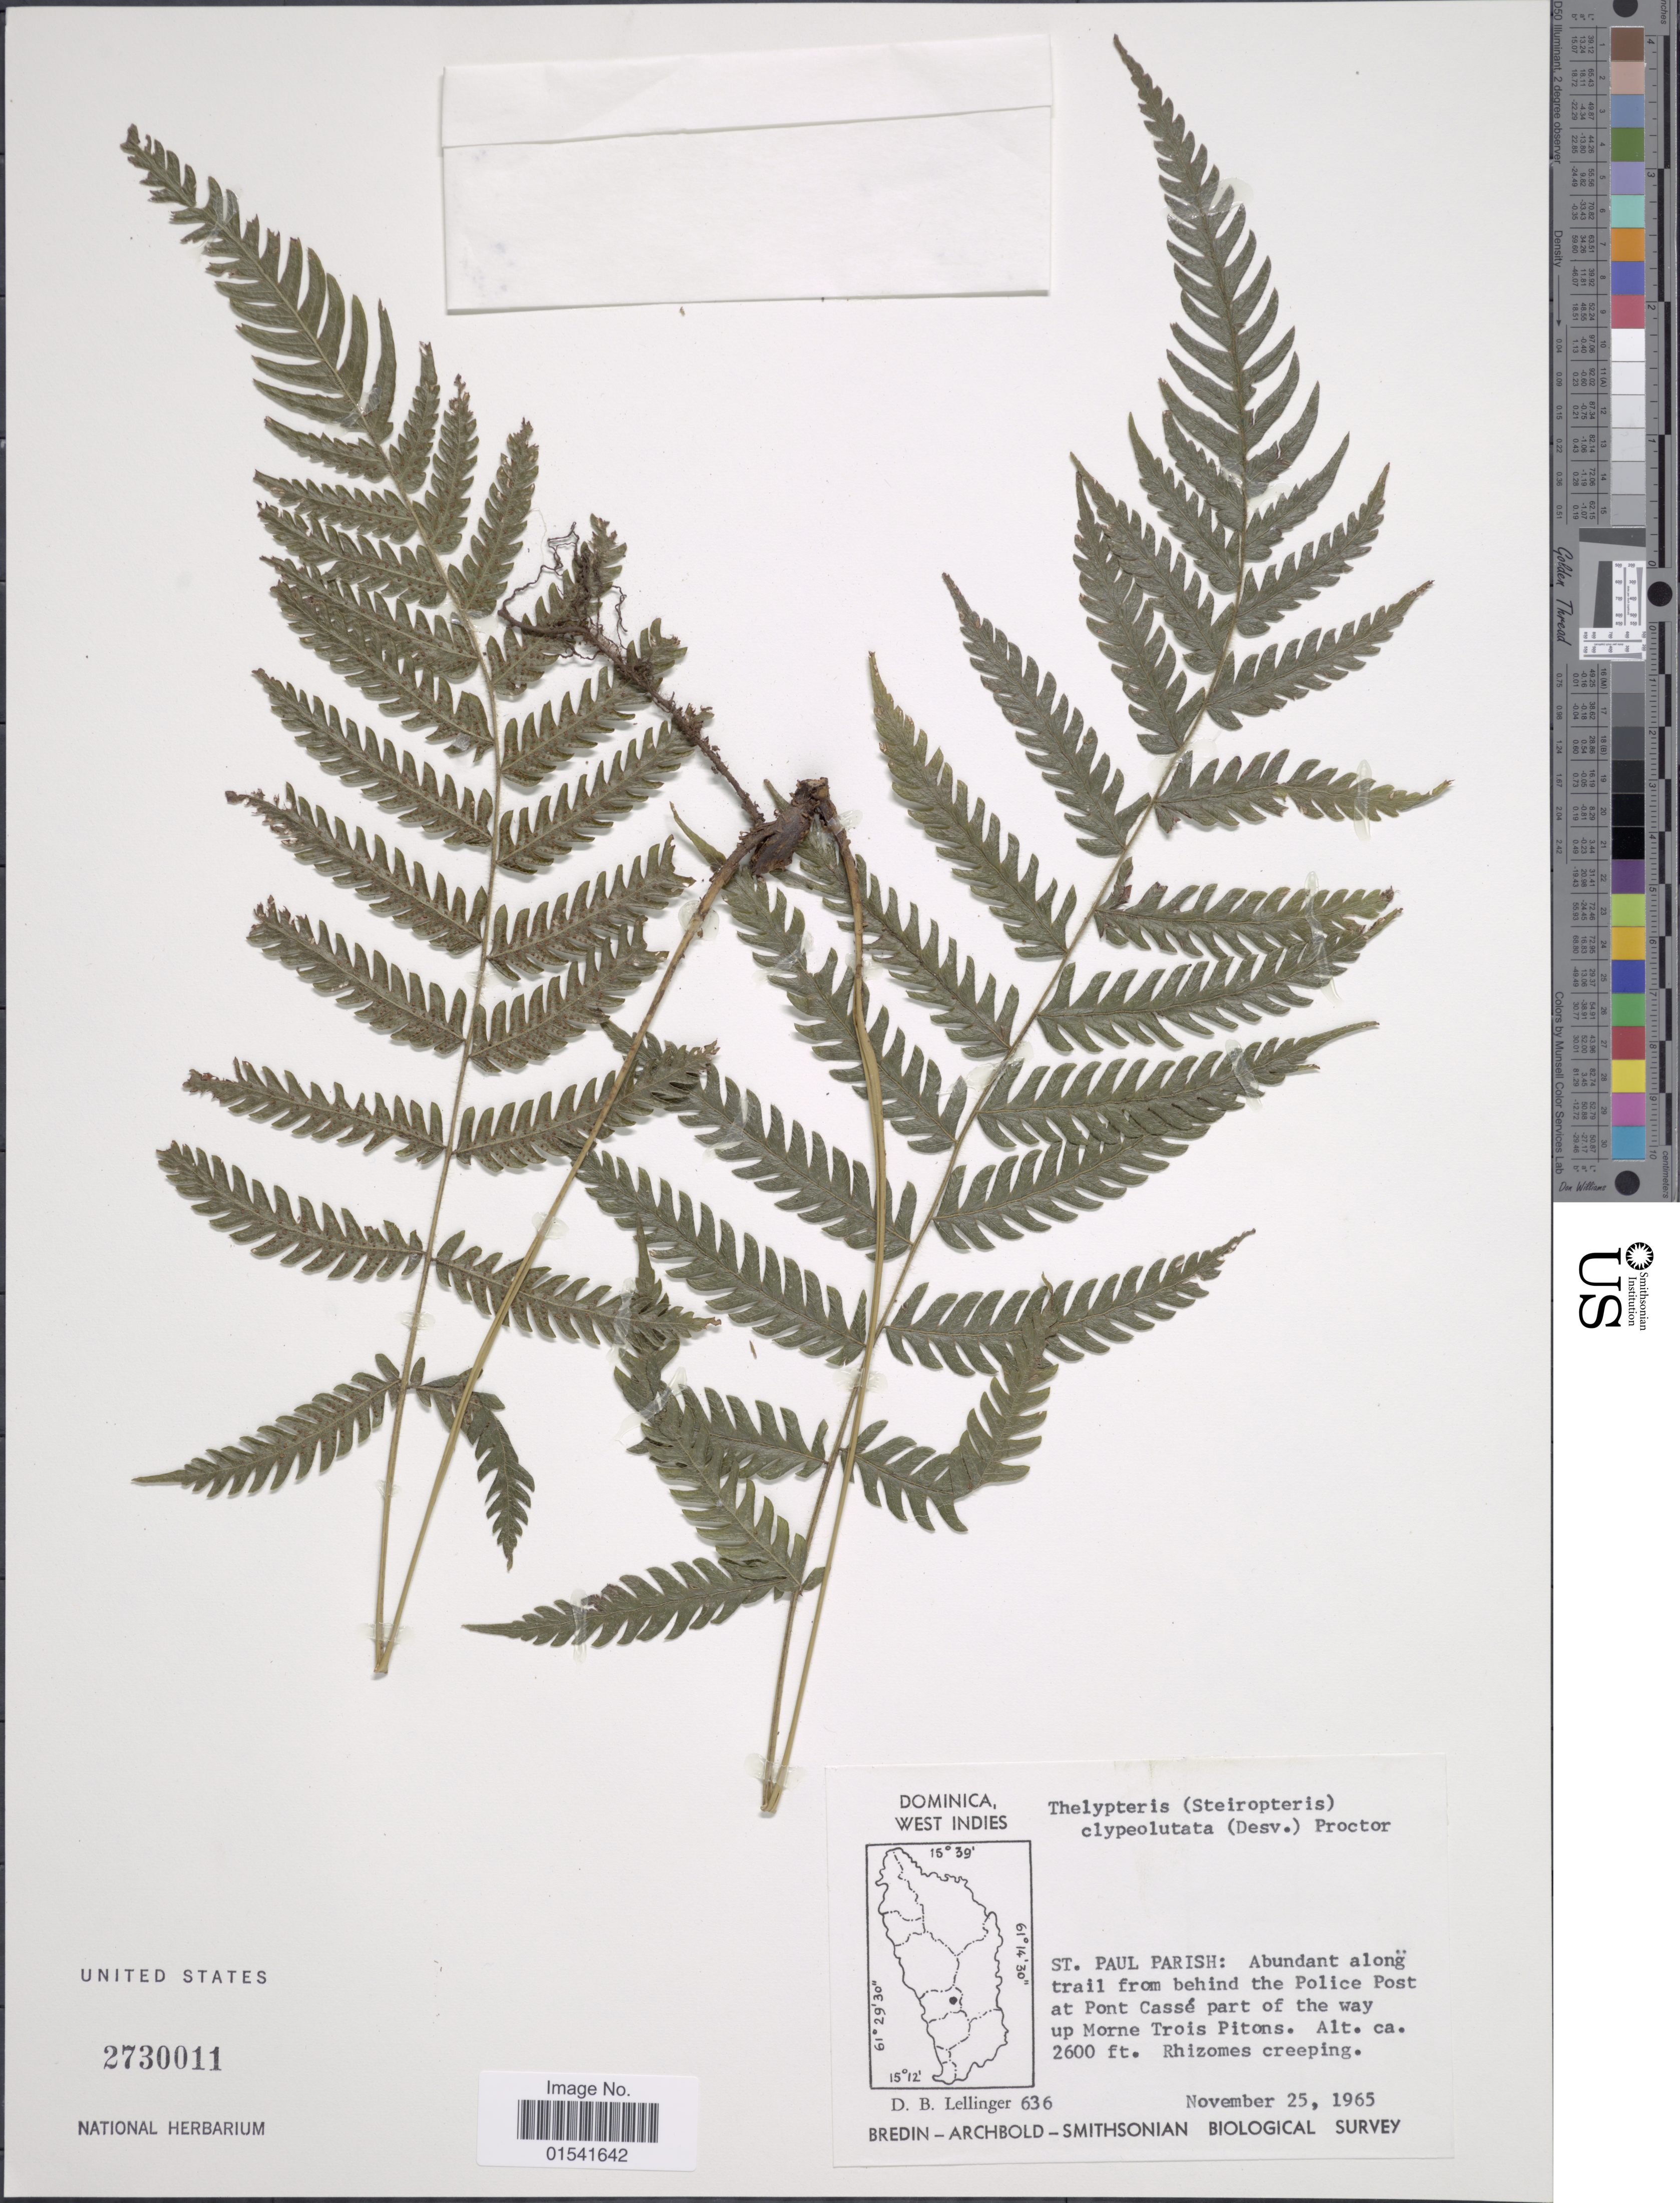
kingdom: Plantae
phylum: Tracheophyta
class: Polypodiopsida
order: Polypodiales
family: Thelypteridaceae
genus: Steiropteris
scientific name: Steiropteris clypeolutata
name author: (Desv.) Pic. Serm.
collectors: D. B. Lellinger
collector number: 636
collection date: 1965-11-25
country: Dominica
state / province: St. Paul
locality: St Paul Parish: Abundant along trail from behind the Police Post at Pont Cassé part of the way up Morne Trois Pitons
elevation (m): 792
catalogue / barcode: US 2730011